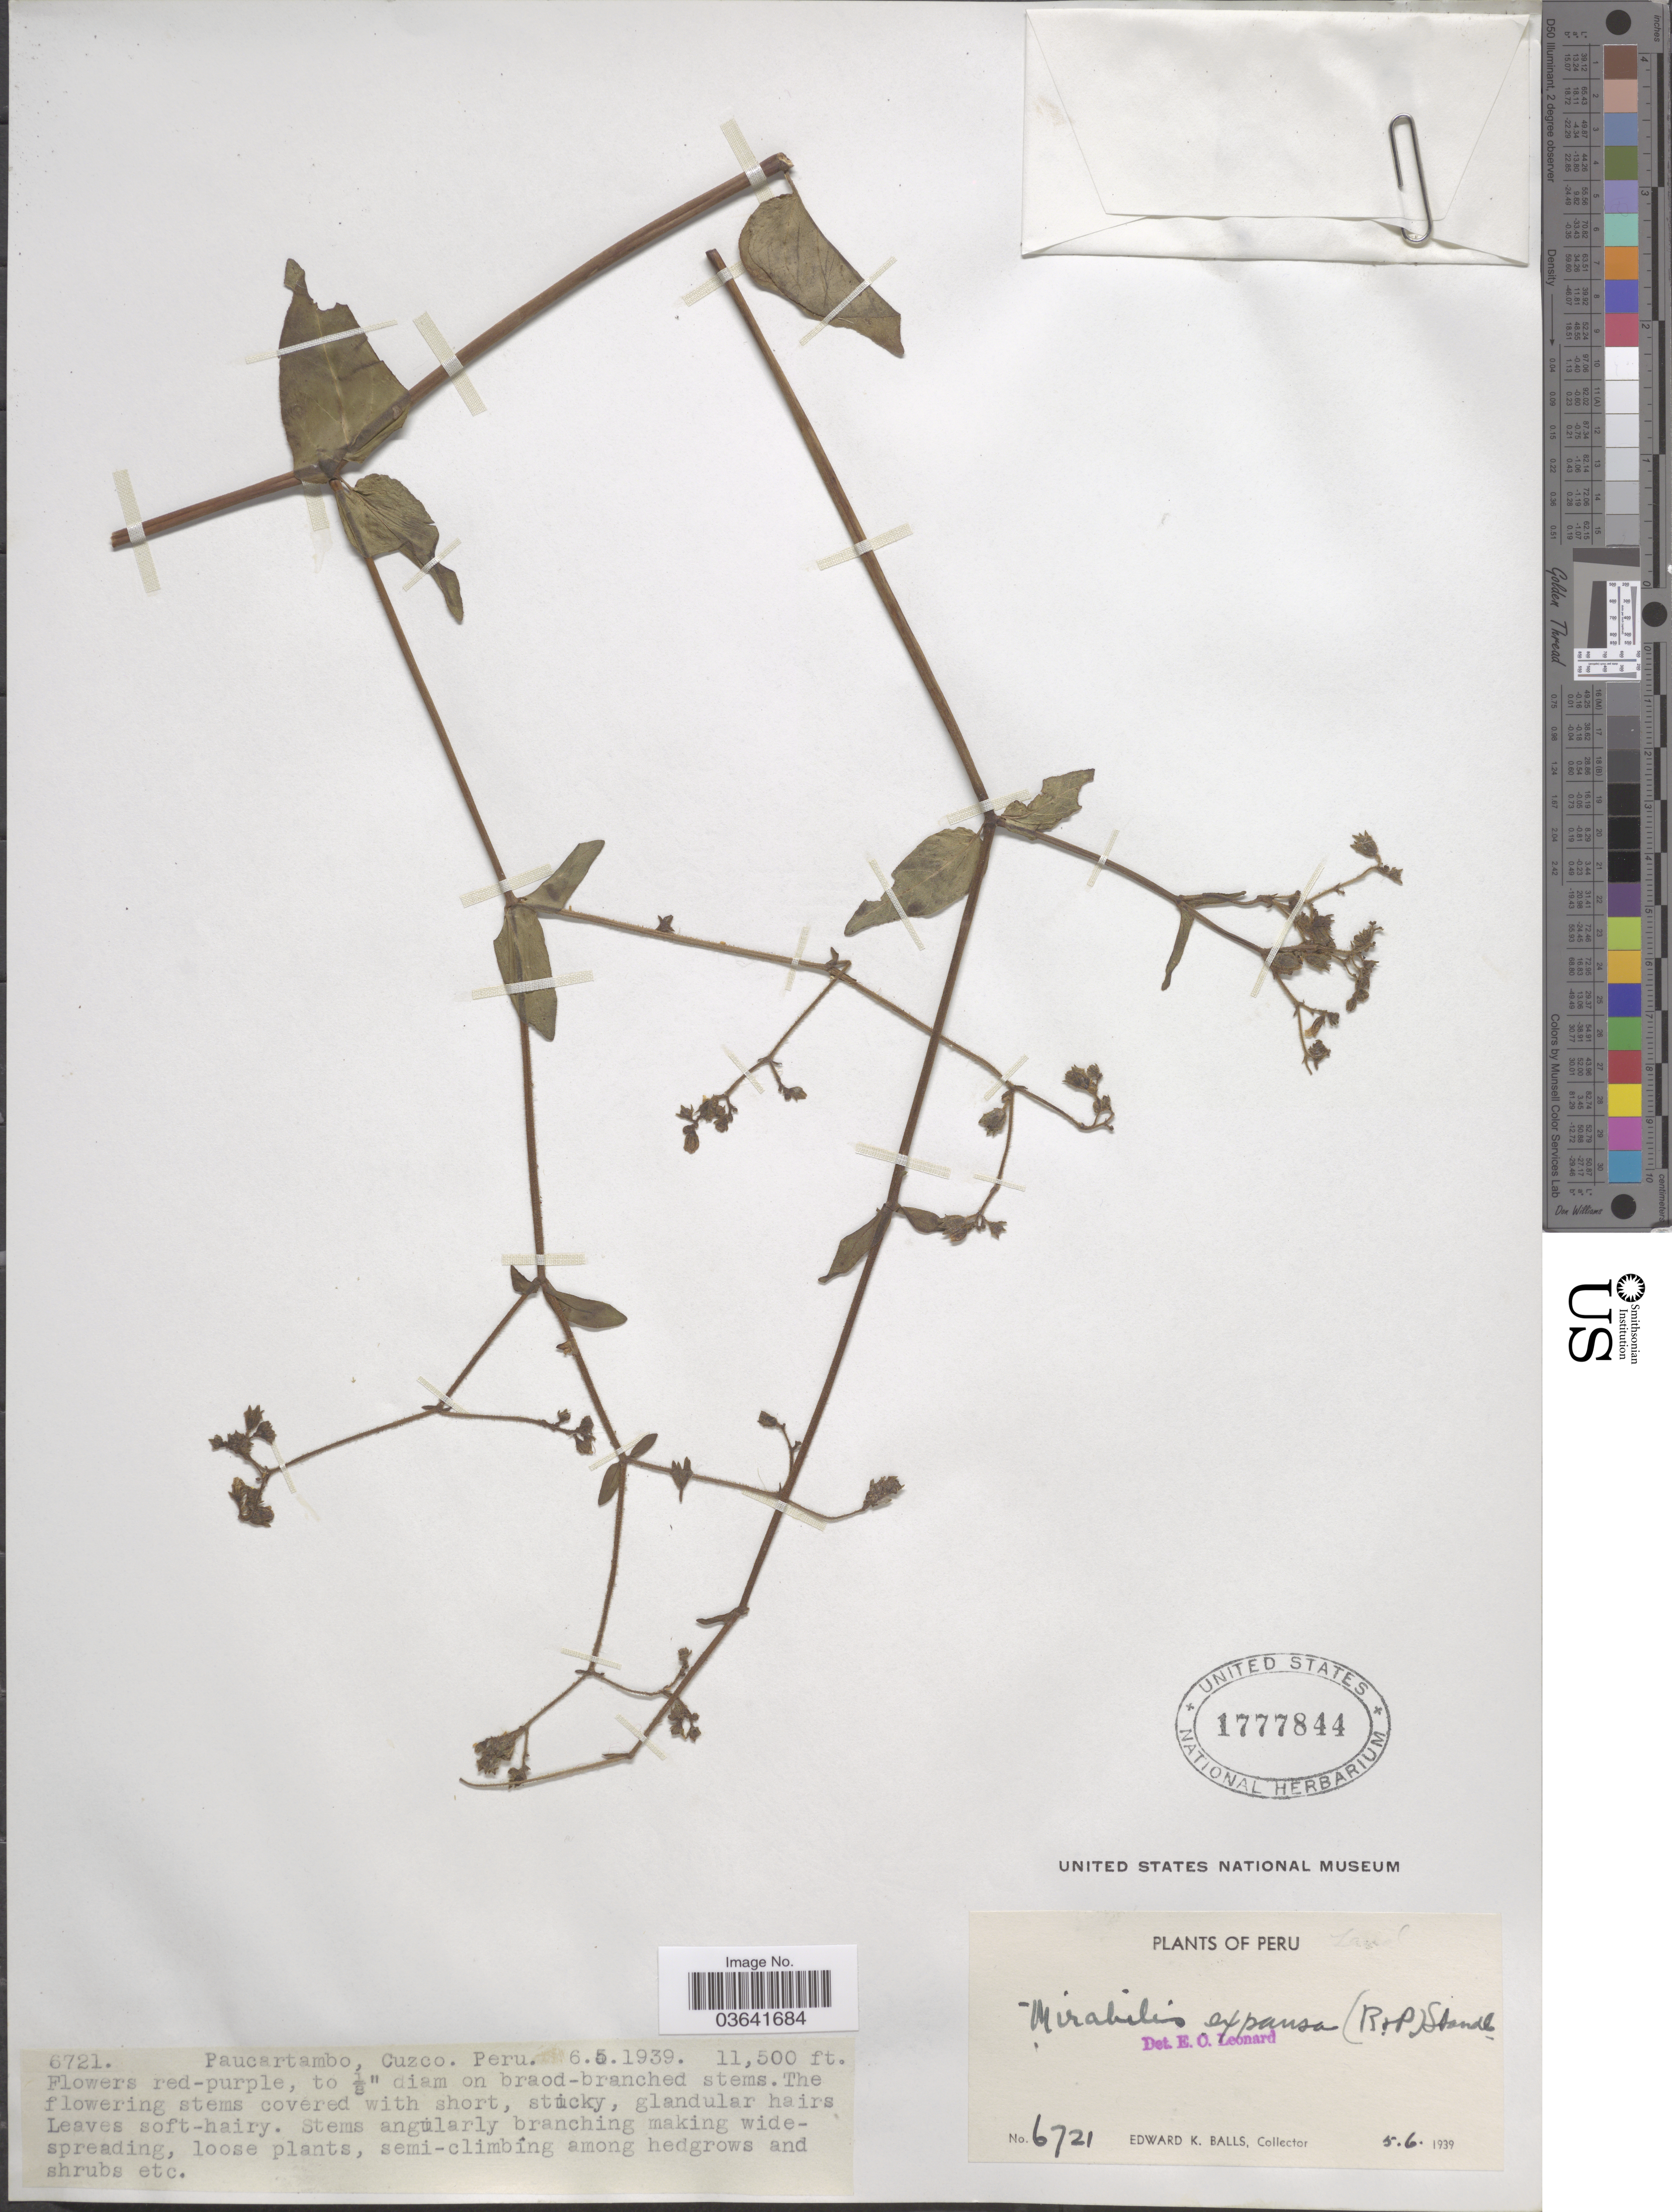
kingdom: Plantae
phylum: Tracheophyta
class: Magnoliopsida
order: Caryophyllales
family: Nyctaginaceae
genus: Mirabilis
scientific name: Mirabilis expansa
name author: (Ruiz & Pav.) Standl.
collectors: E. K. Balls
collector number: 6721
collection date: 1939-05-06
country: Peru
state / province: Cusco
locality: Paucartambo, Cuzco.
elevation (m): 3505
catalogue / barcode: US 1777844